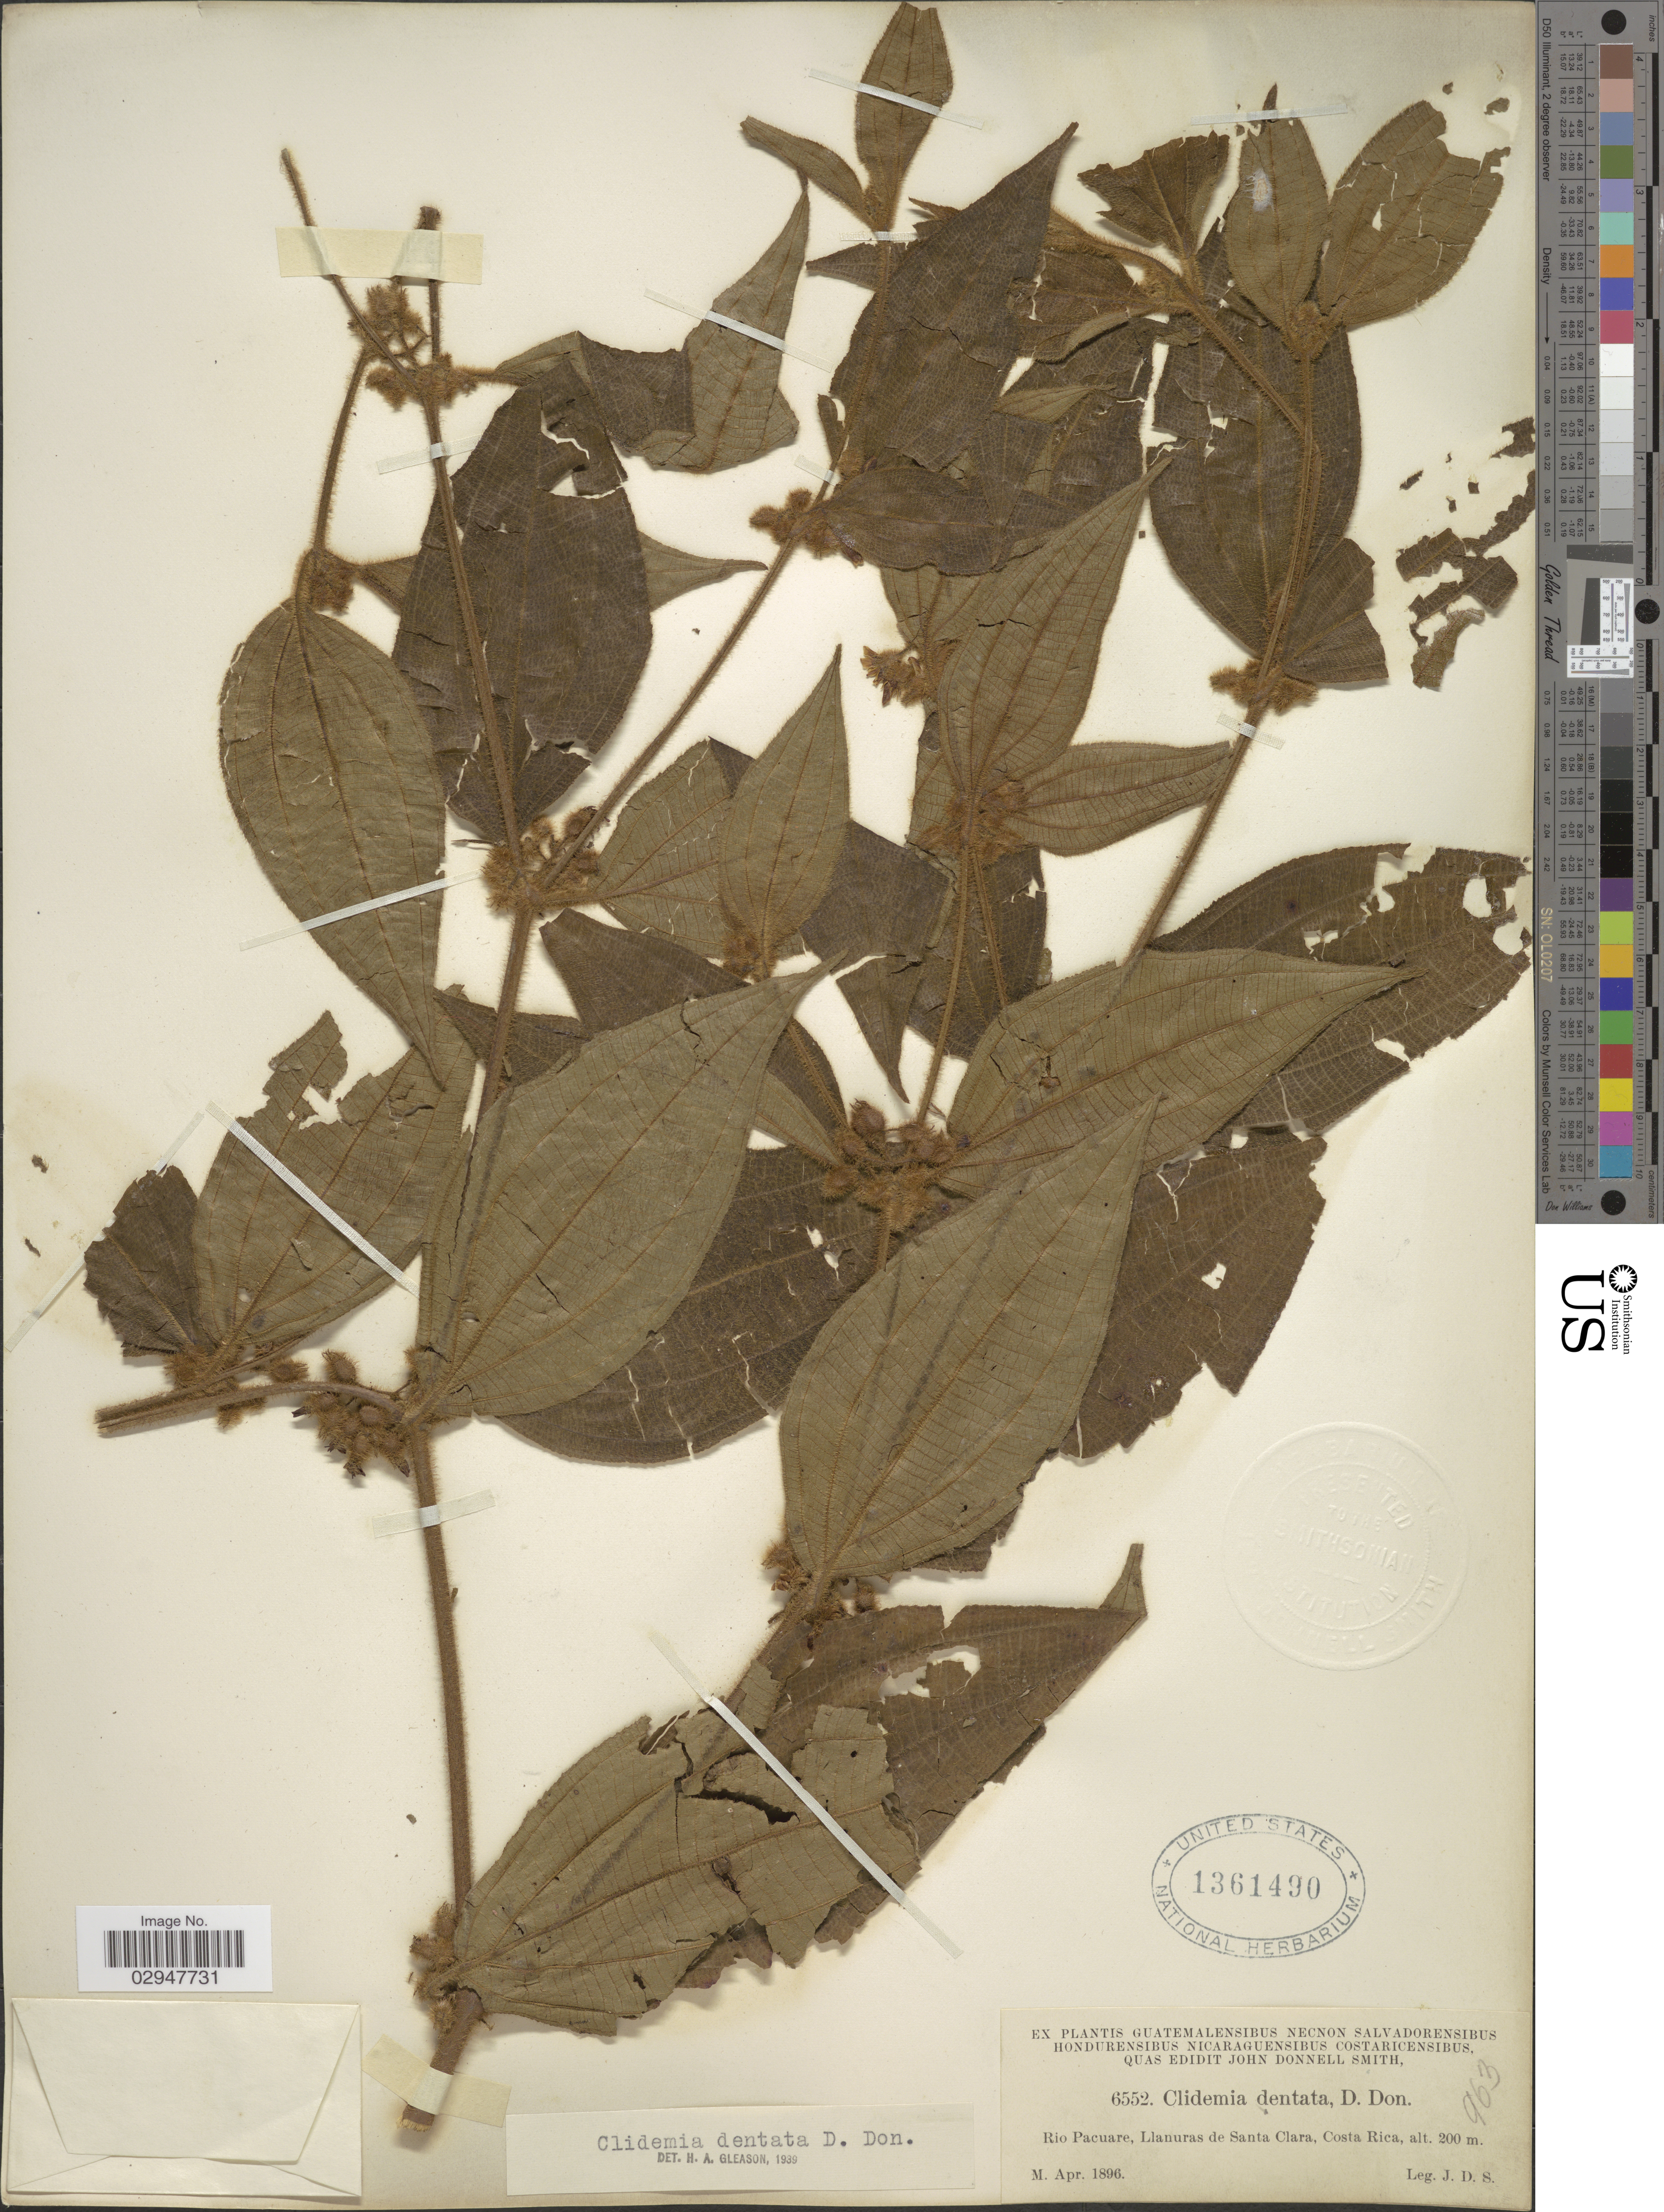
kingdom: Plantae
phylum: Tracheophyta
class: Magnoliopsida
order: Myrtales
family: Melastomataceae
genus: Clidemia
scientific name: Clidemia dentata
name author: D. Don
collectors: J. Donnell Smith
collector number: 6552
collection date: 1896-04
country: Costa Rica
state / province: Cartago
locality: Rio Pacuare, Llanuras de Santa Clara.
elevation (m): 200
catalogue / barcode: US 1361490